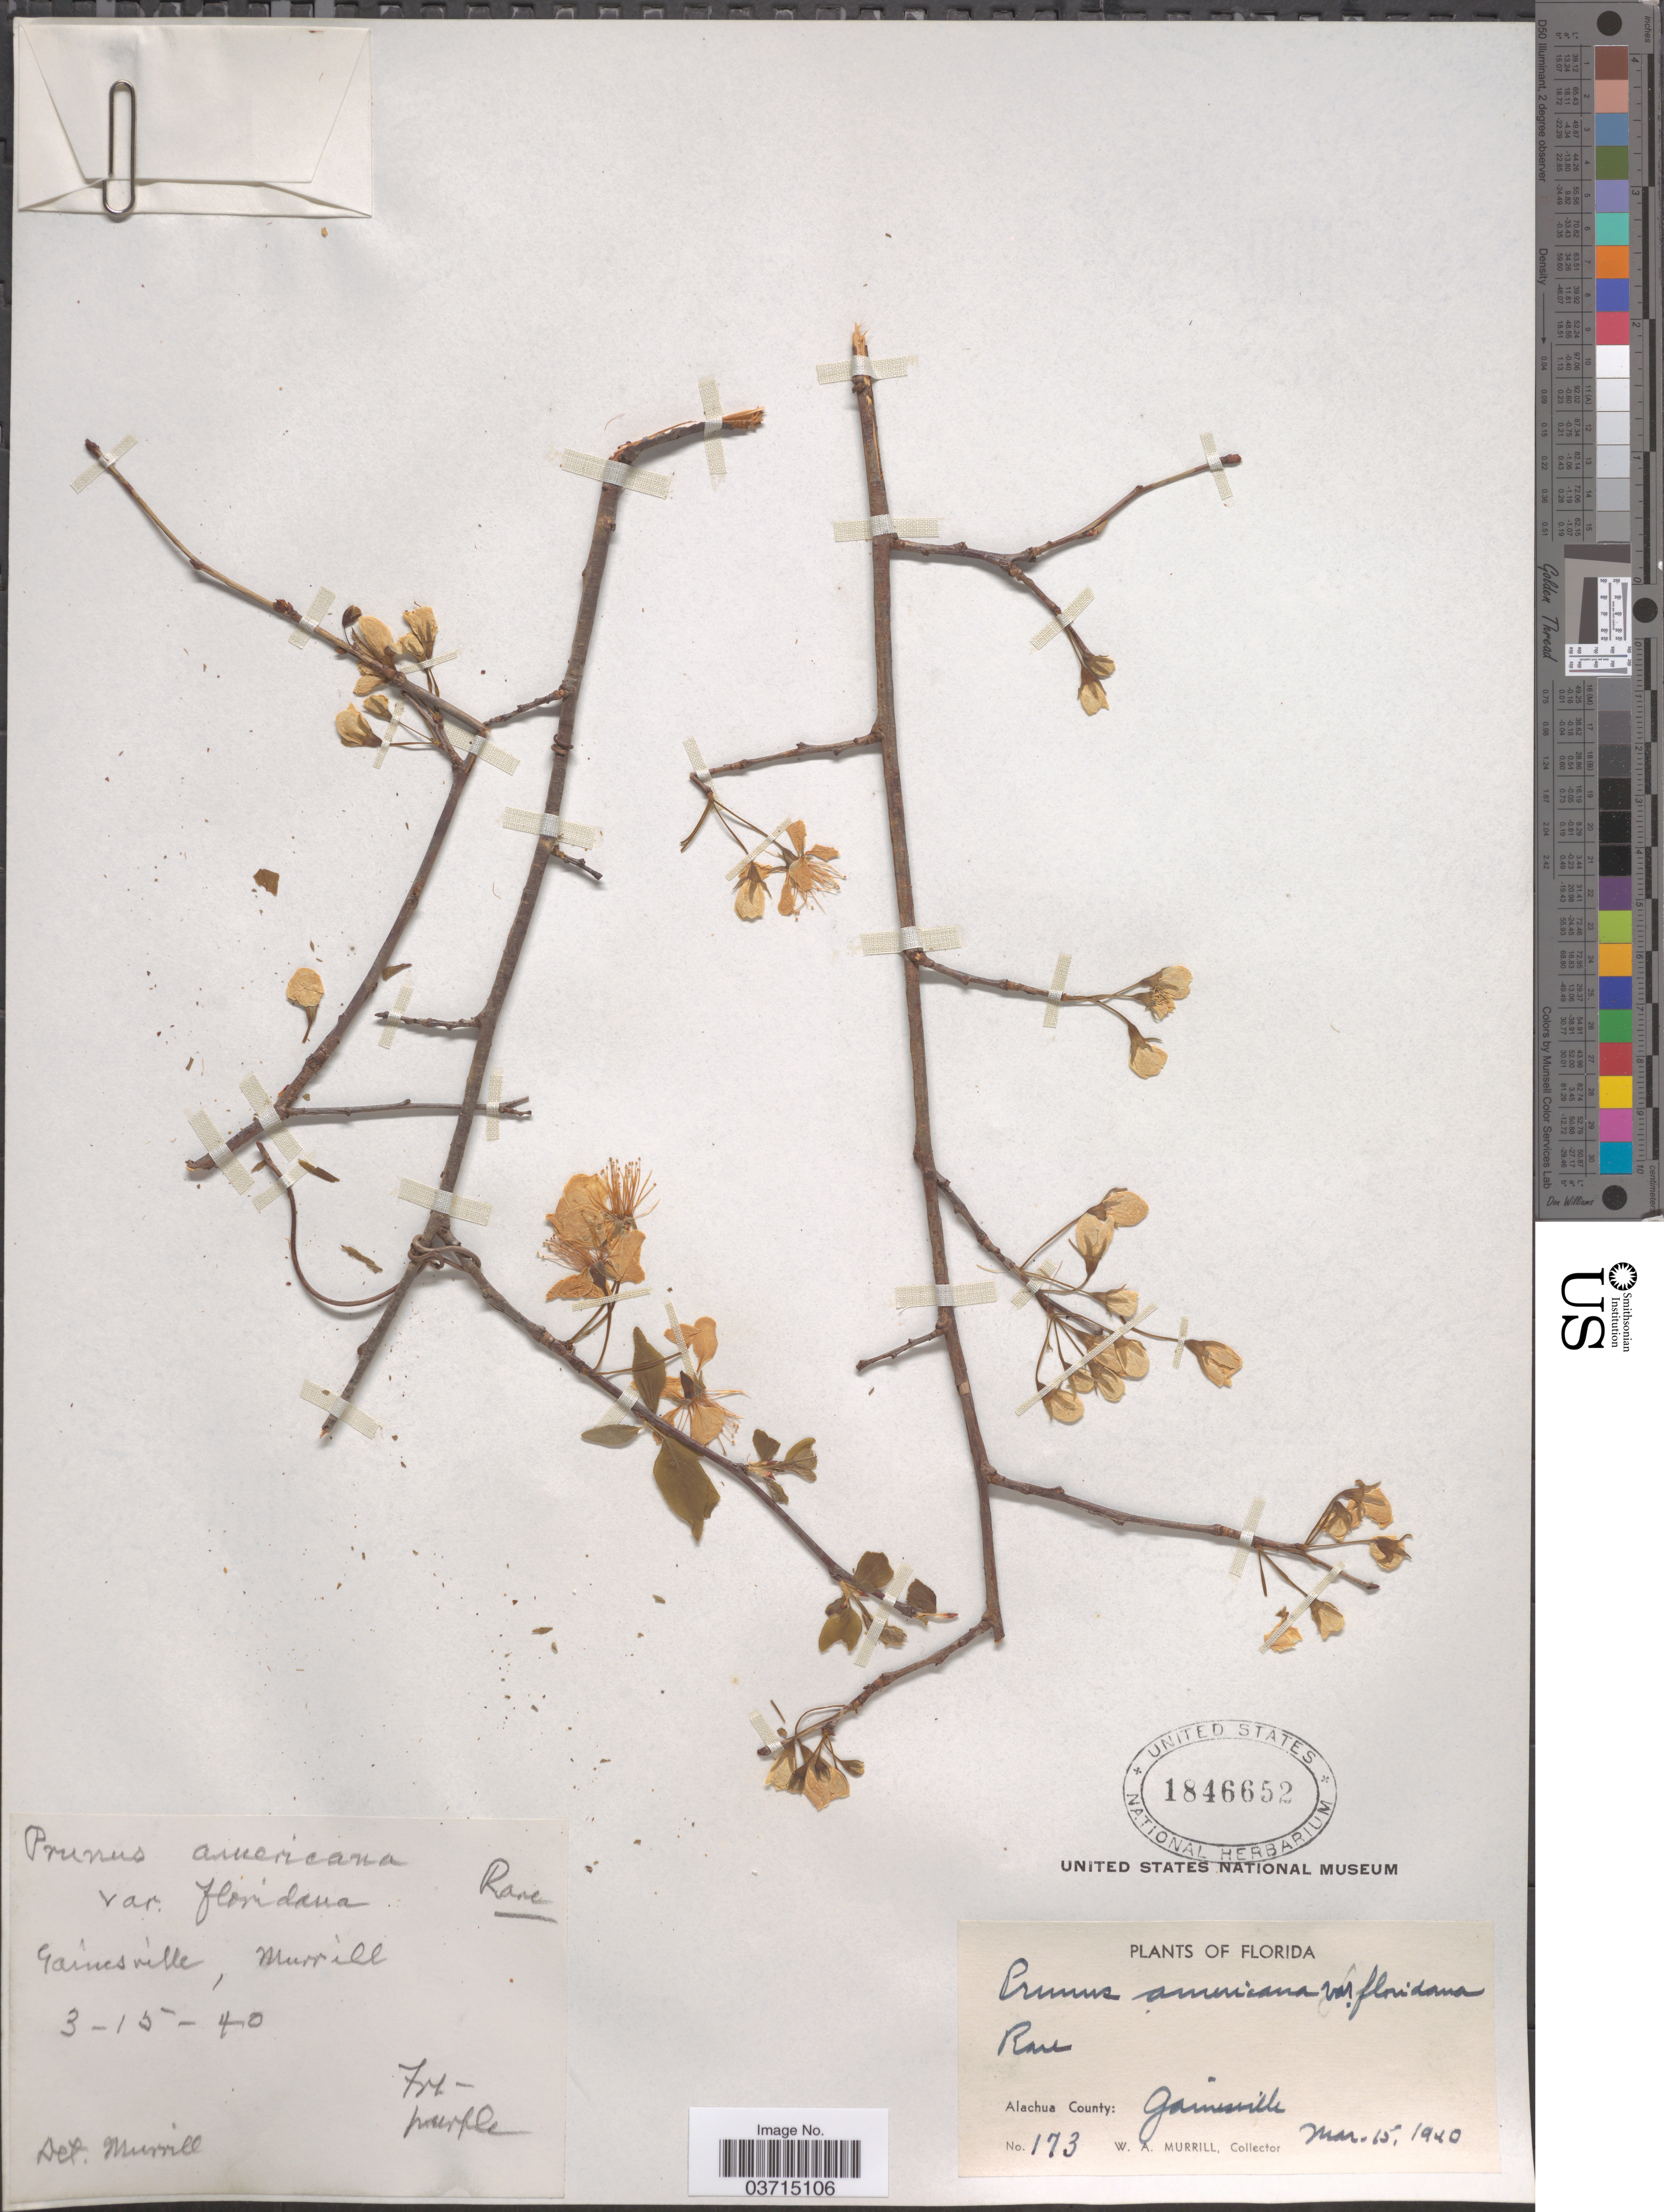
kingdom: Plantae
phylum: Tracheophyta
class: Magnoliopsida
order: Rosales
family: Rosaceae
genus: Prunus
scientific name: Prunus americana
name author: Marshall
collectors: W. A. Murrill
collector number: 173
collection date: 1940-03-15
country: United States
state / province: Florida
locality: Alachua County: Gainesvilles.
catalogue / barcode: US 1846652